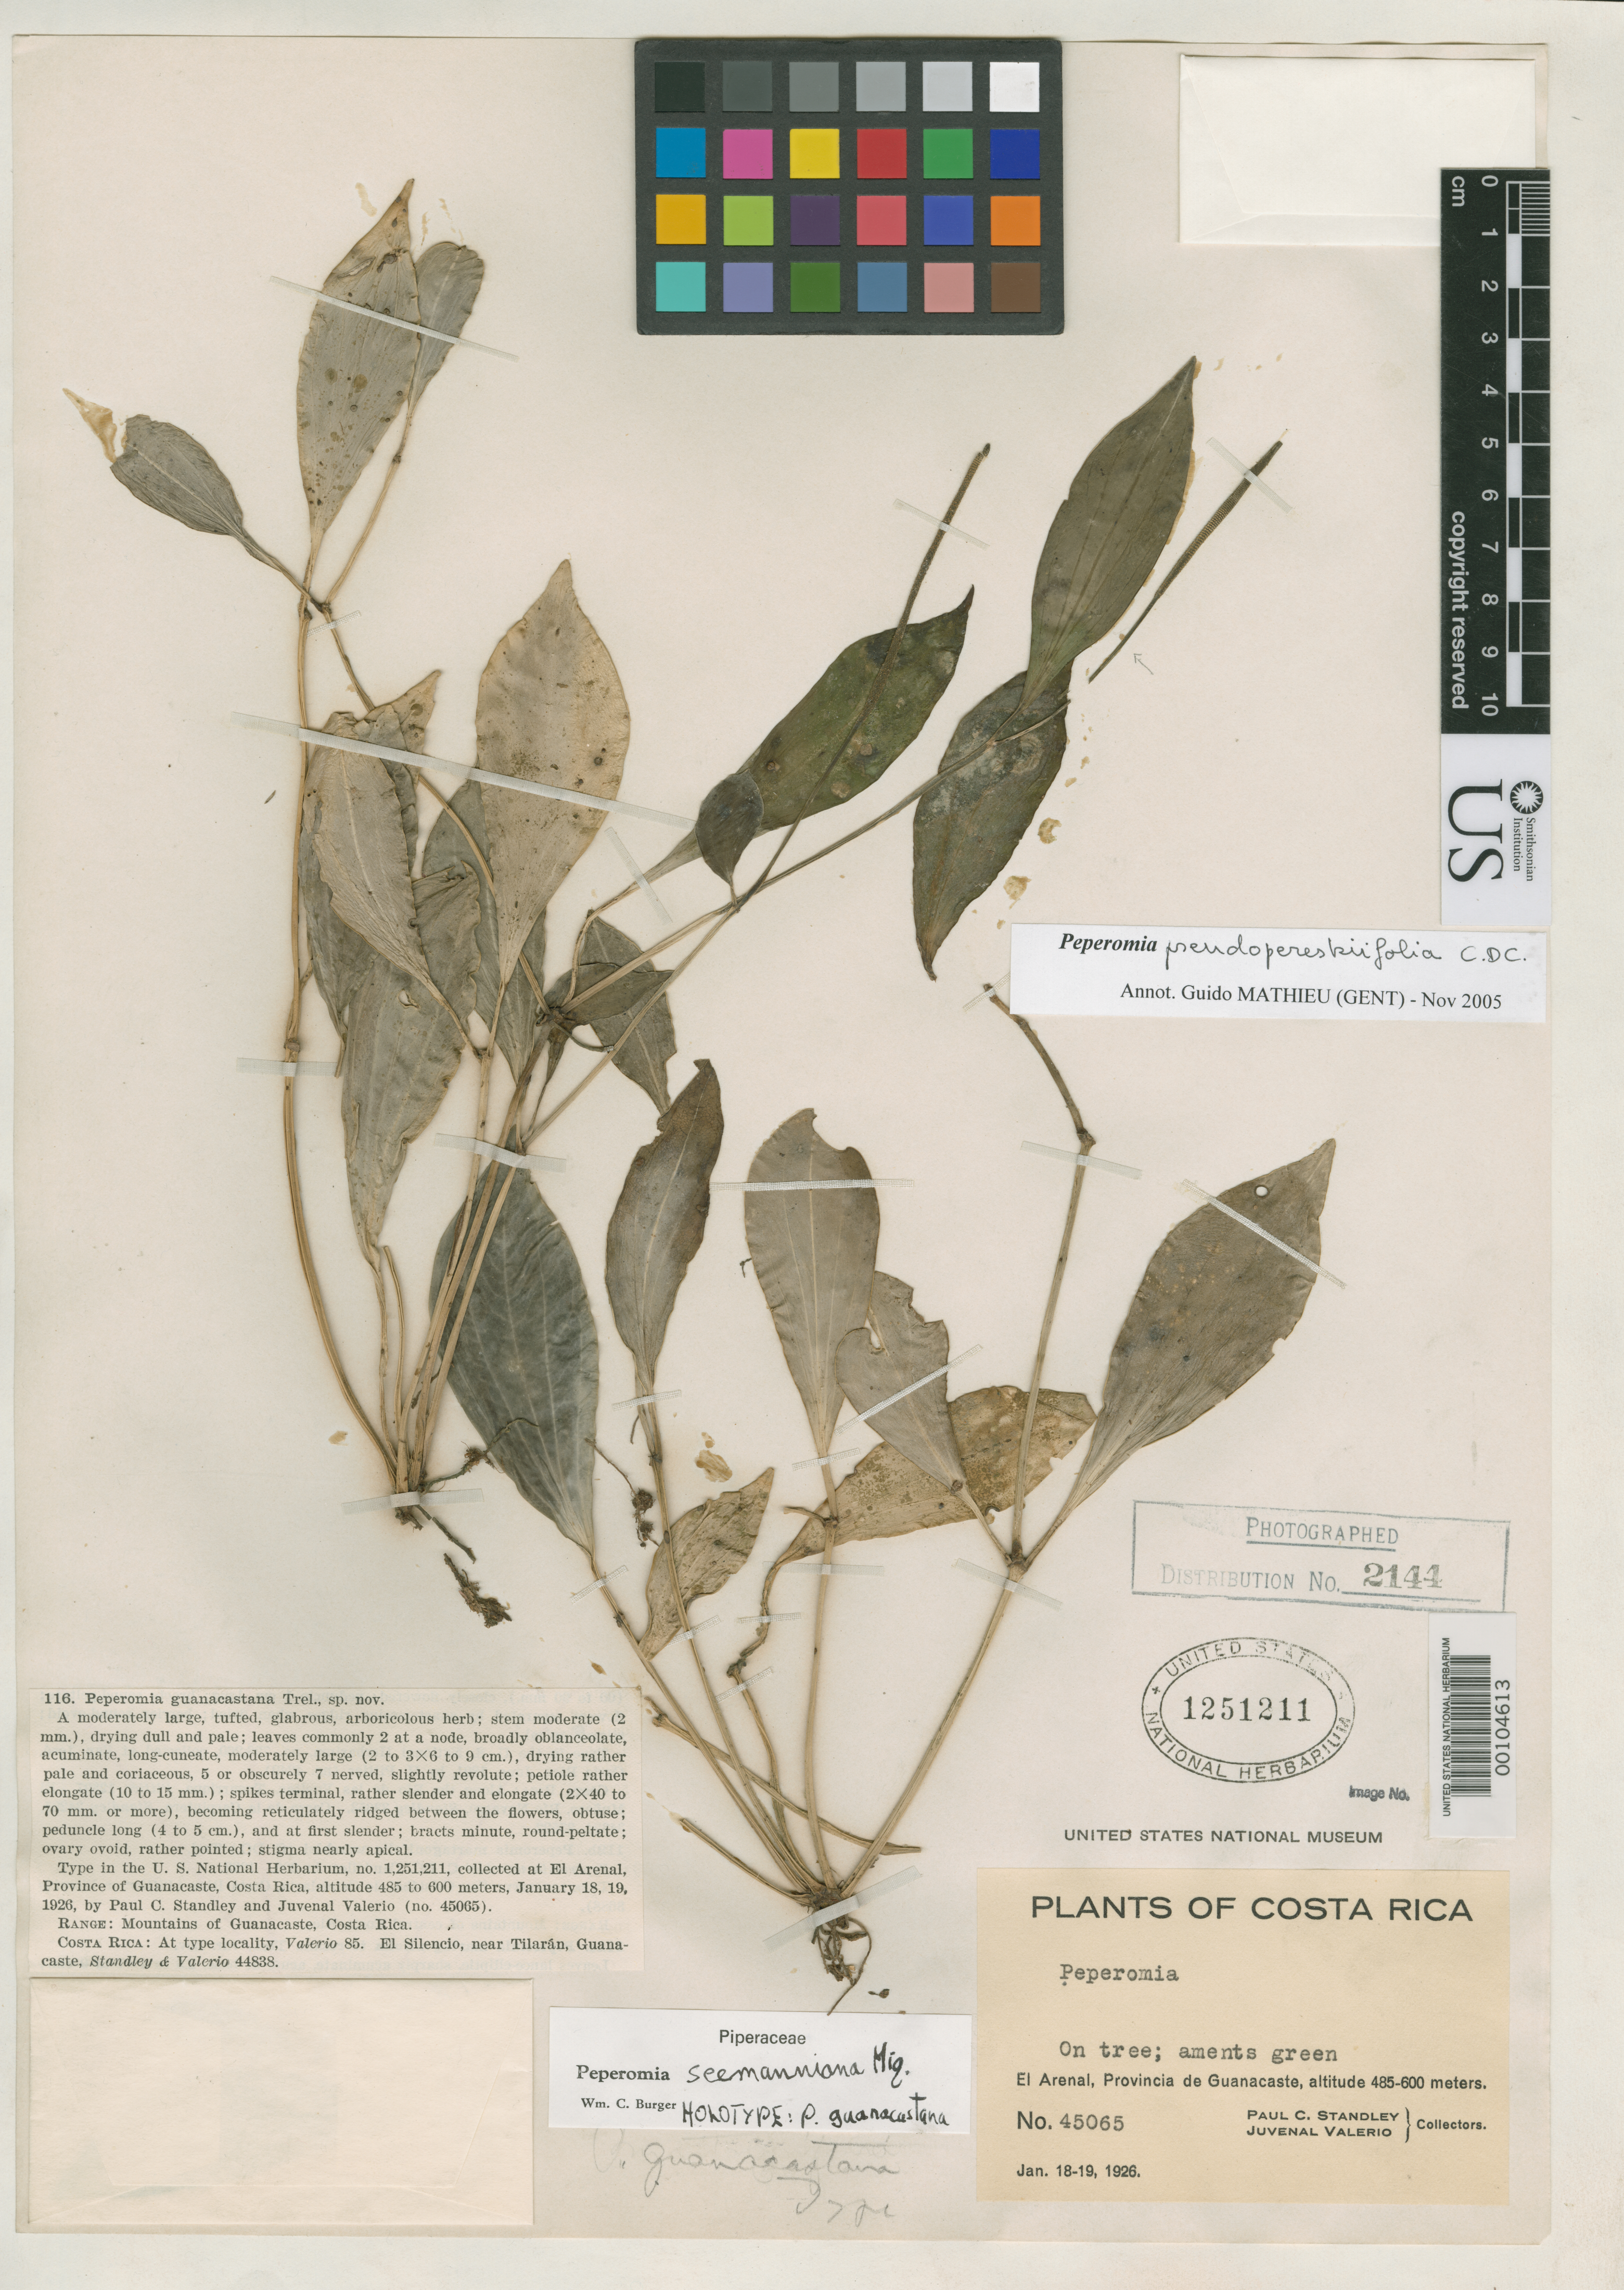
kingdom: Plantae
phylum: Tracheophyta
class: Magnoliopsida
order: Piperales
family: Piperaceae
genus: Peperomia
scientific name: Peperomia guanacastana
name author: Trel.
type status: Holotype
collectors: P. C. Standley & J. Valerio R.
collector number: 45065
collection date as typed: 18 Jan 1926 to 19 Jan 1926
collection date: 1926-01-18/1926-01-19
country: Costa Rica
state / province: Guanacaste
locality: El Arenal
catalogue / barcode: US 1251211